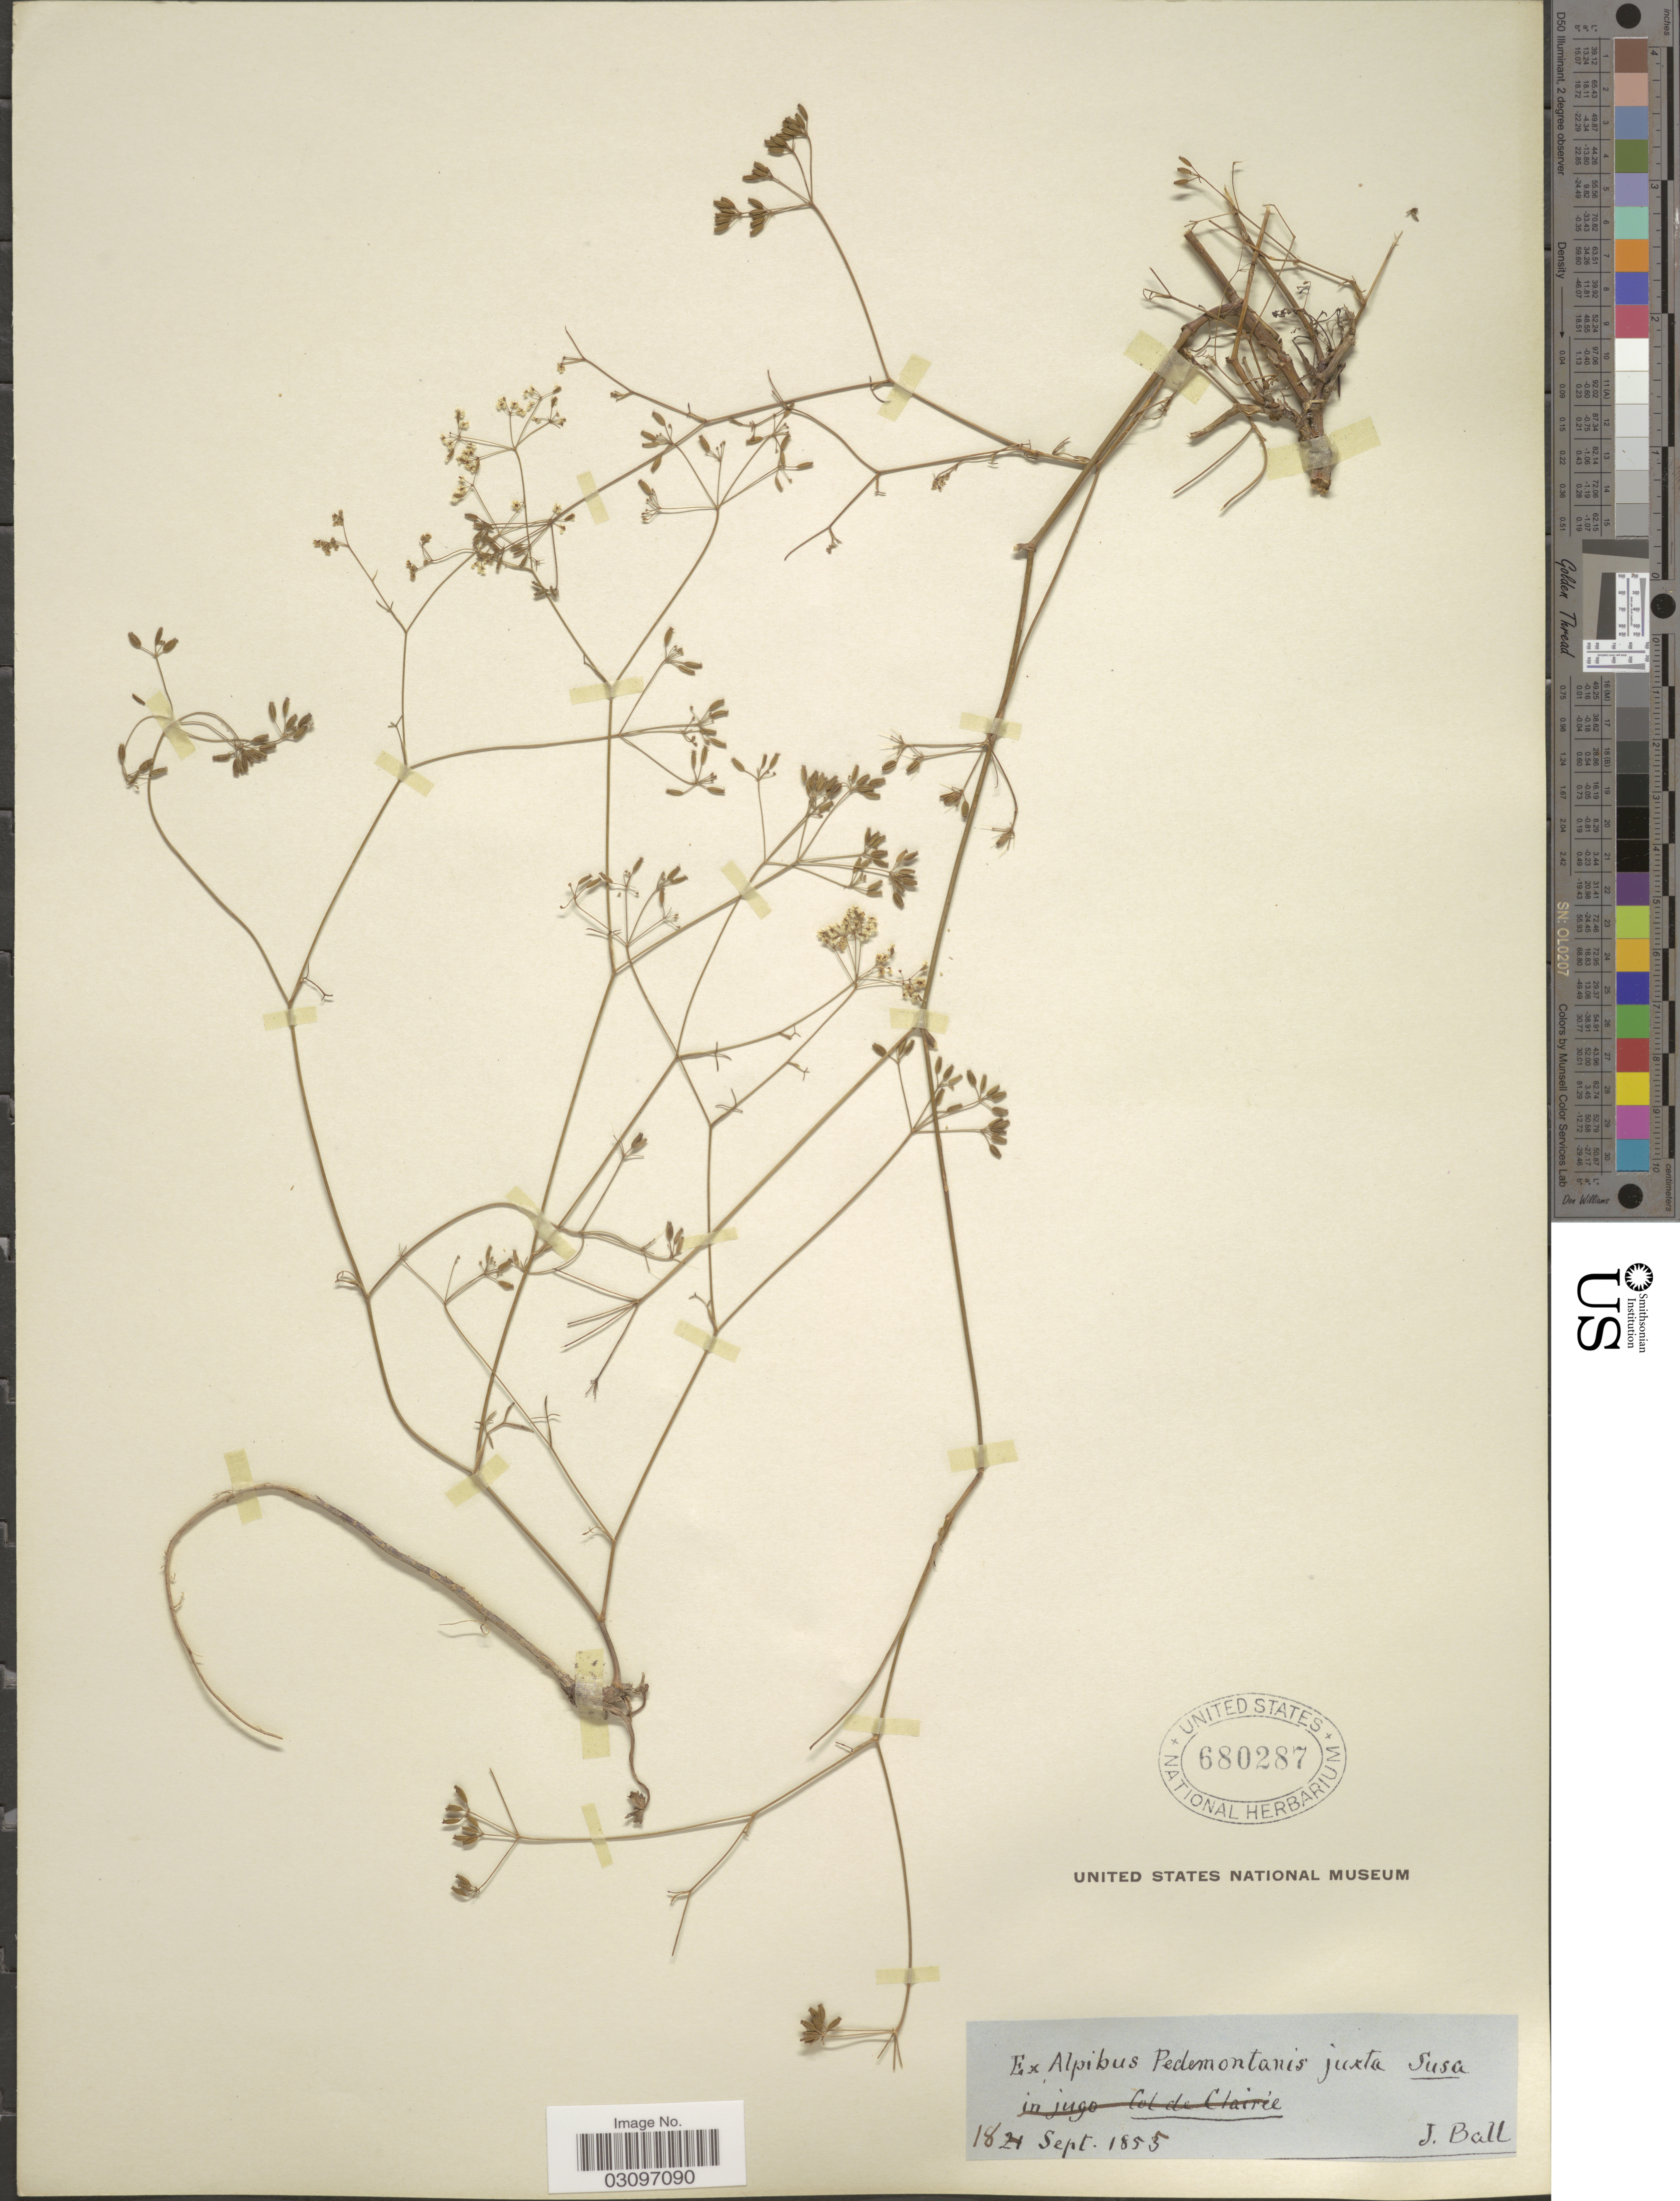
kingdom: Plantae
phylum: Tracheophyta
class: Magnoliopsida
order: Apiales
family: Apiaceae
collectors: J. Ball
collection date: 1855-09-18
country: Italy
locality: Ex Alpibus Pedemontanis juxta Susa.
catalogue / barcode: US 680287